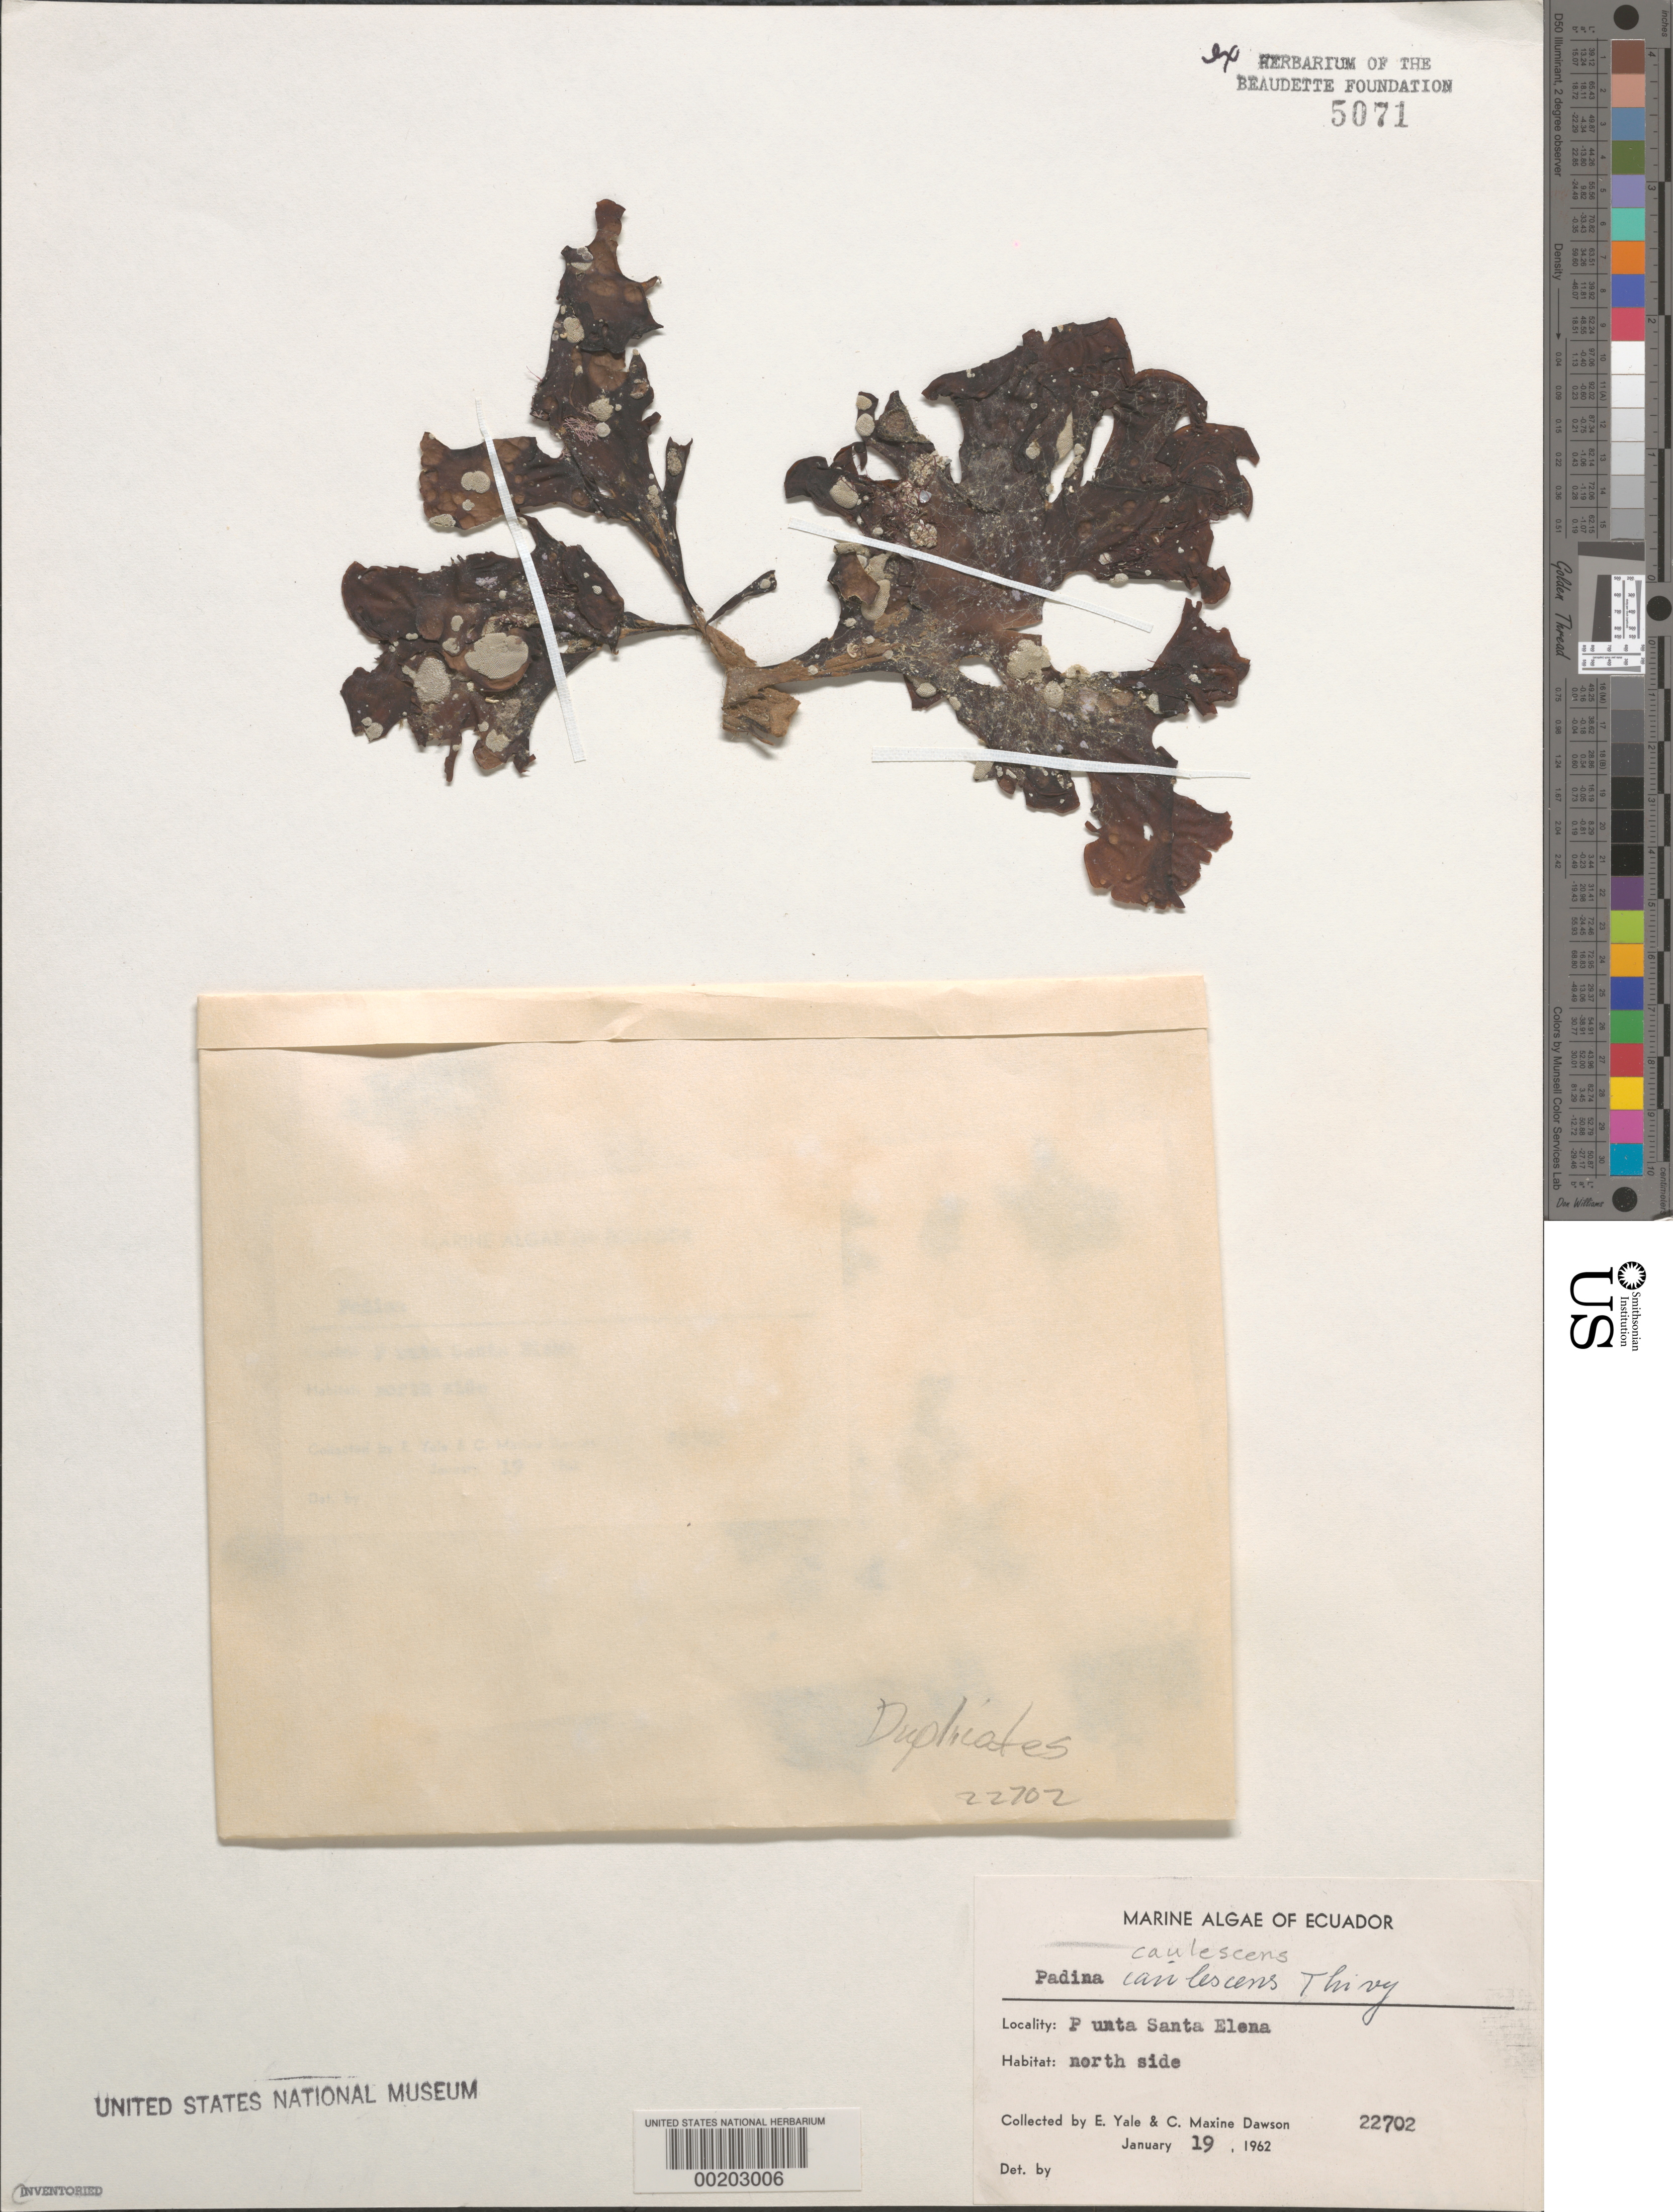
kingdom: Chromista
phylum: Ochrophyta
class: Phaeophyceae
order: Dictyotales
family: Dictyotaceae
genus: Padina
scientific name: Padina caulescens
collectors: E. Y. Dawson & C. M. Dawson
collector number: EYD 22702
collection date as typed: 19 Jan 1962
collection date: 1962-01-19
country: Ecuador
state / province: Guayas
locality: Punta Santa Elena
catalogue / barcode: US 5071